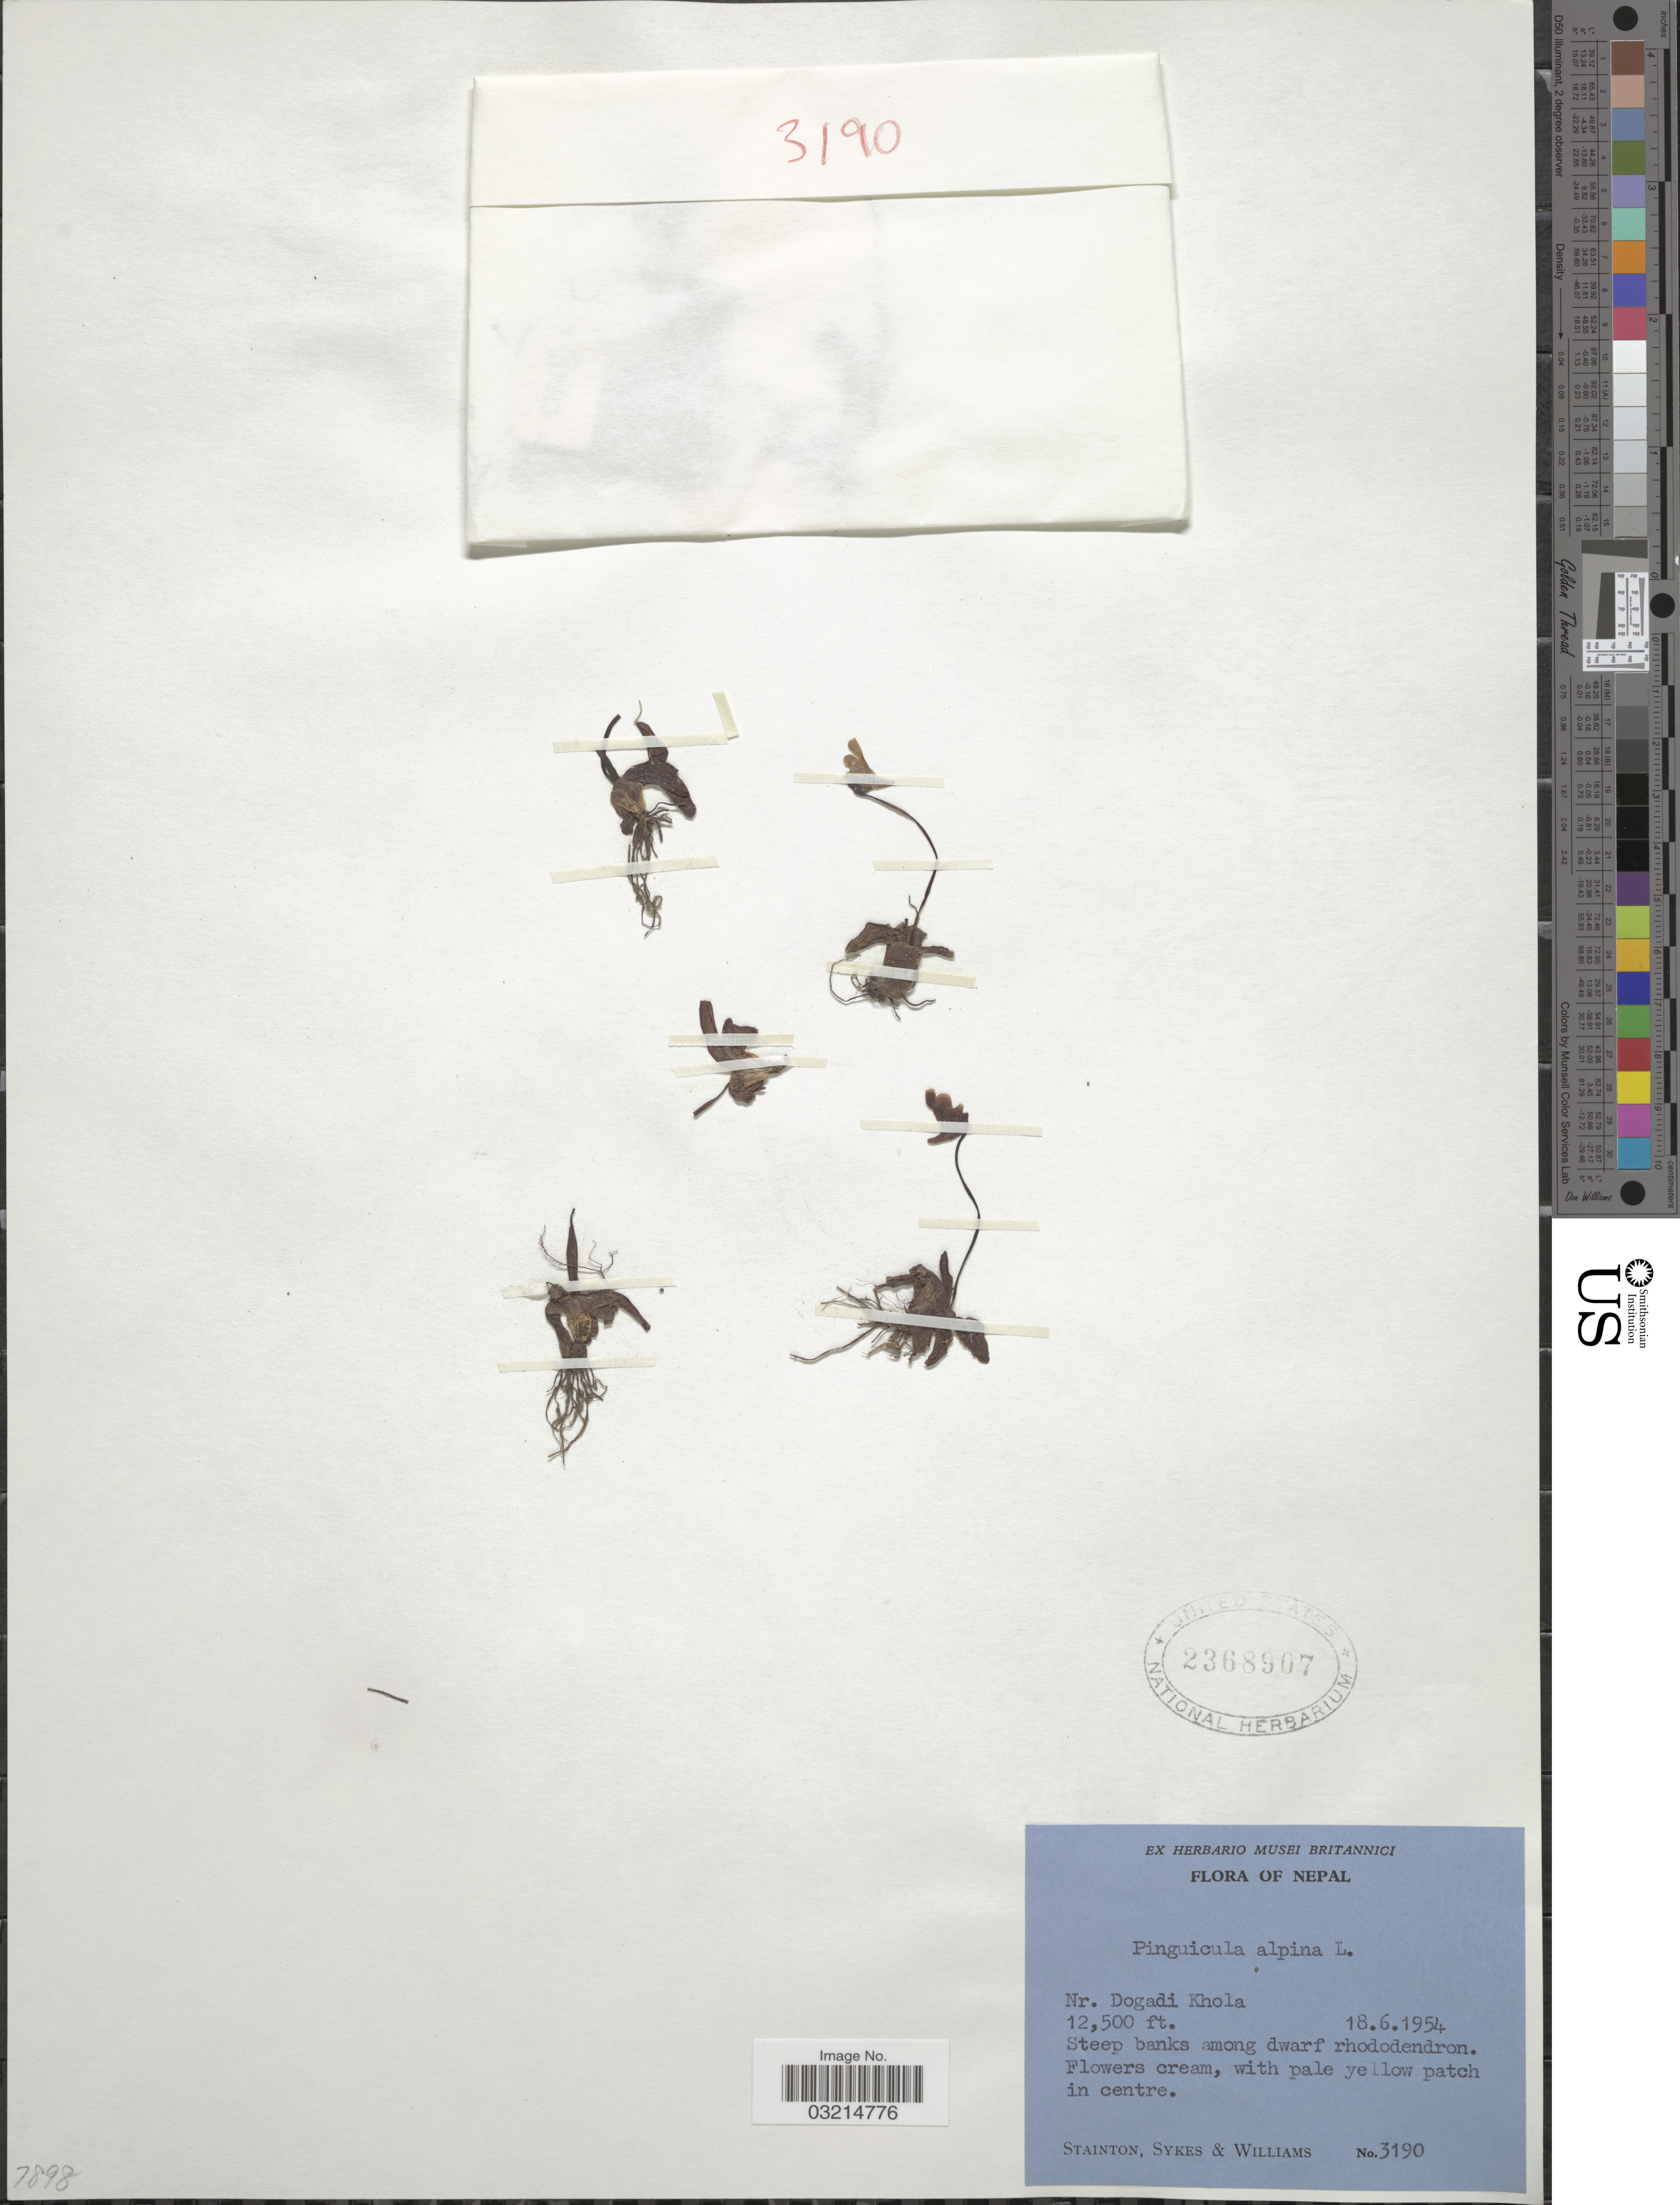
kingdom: Plantae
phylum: Tracheophyta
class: Magnoliopsida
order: Lamiales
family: Lentibulariaceae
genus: Pinguicula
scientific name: Pinguicula alpina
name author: Jacq.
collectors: -. Stainton, Sykes, -- & -- Williams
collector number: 3190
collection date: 1954-06-18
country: Nepal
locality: Nr. Dogadi Khola.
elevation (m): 3810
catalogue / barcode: US 2368907